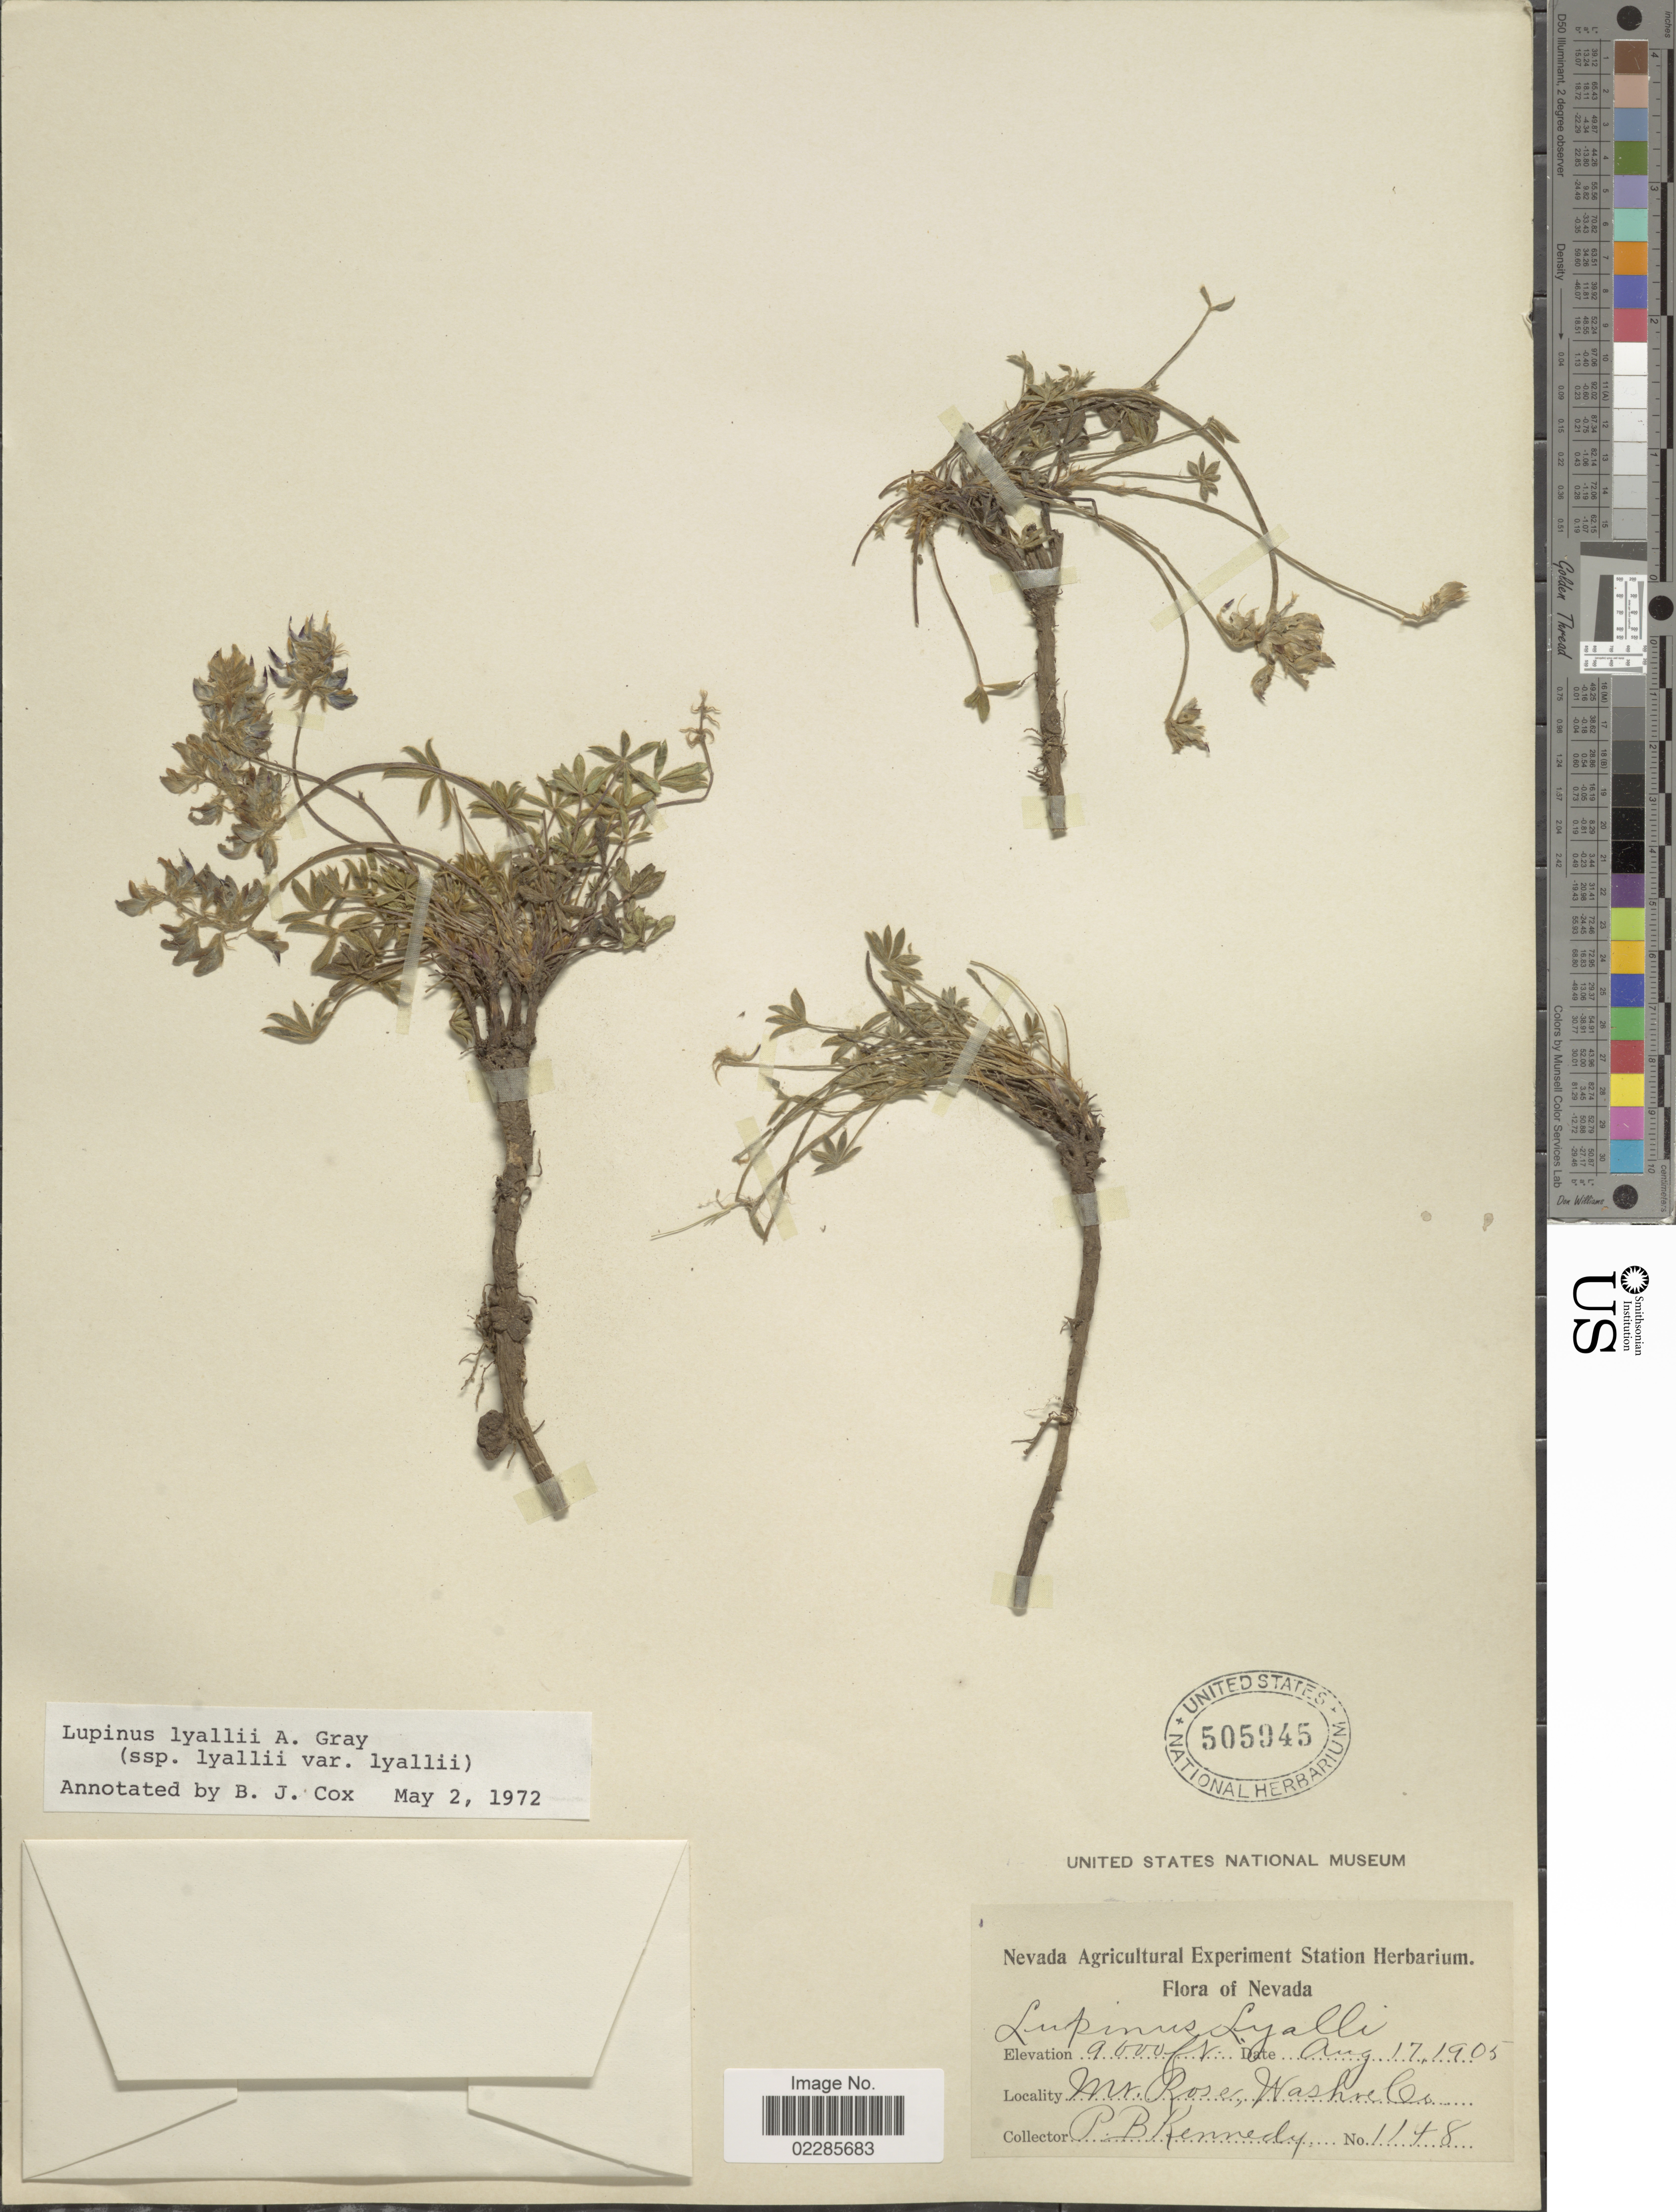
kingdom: Plantae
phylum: Tracheophyta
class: Magnoliopsida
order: Fabales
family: Fabaceae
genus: Lupinus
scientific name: Lupinus lyallii subsp. lyallii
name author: A. Gray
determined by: Cox, B. J.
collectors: P. B. Kennedy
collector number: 1148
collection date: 1905-08-17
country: United States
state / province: Nevada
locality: Mt Rose, Washoe Co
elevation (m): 2926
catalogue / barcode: US 505945